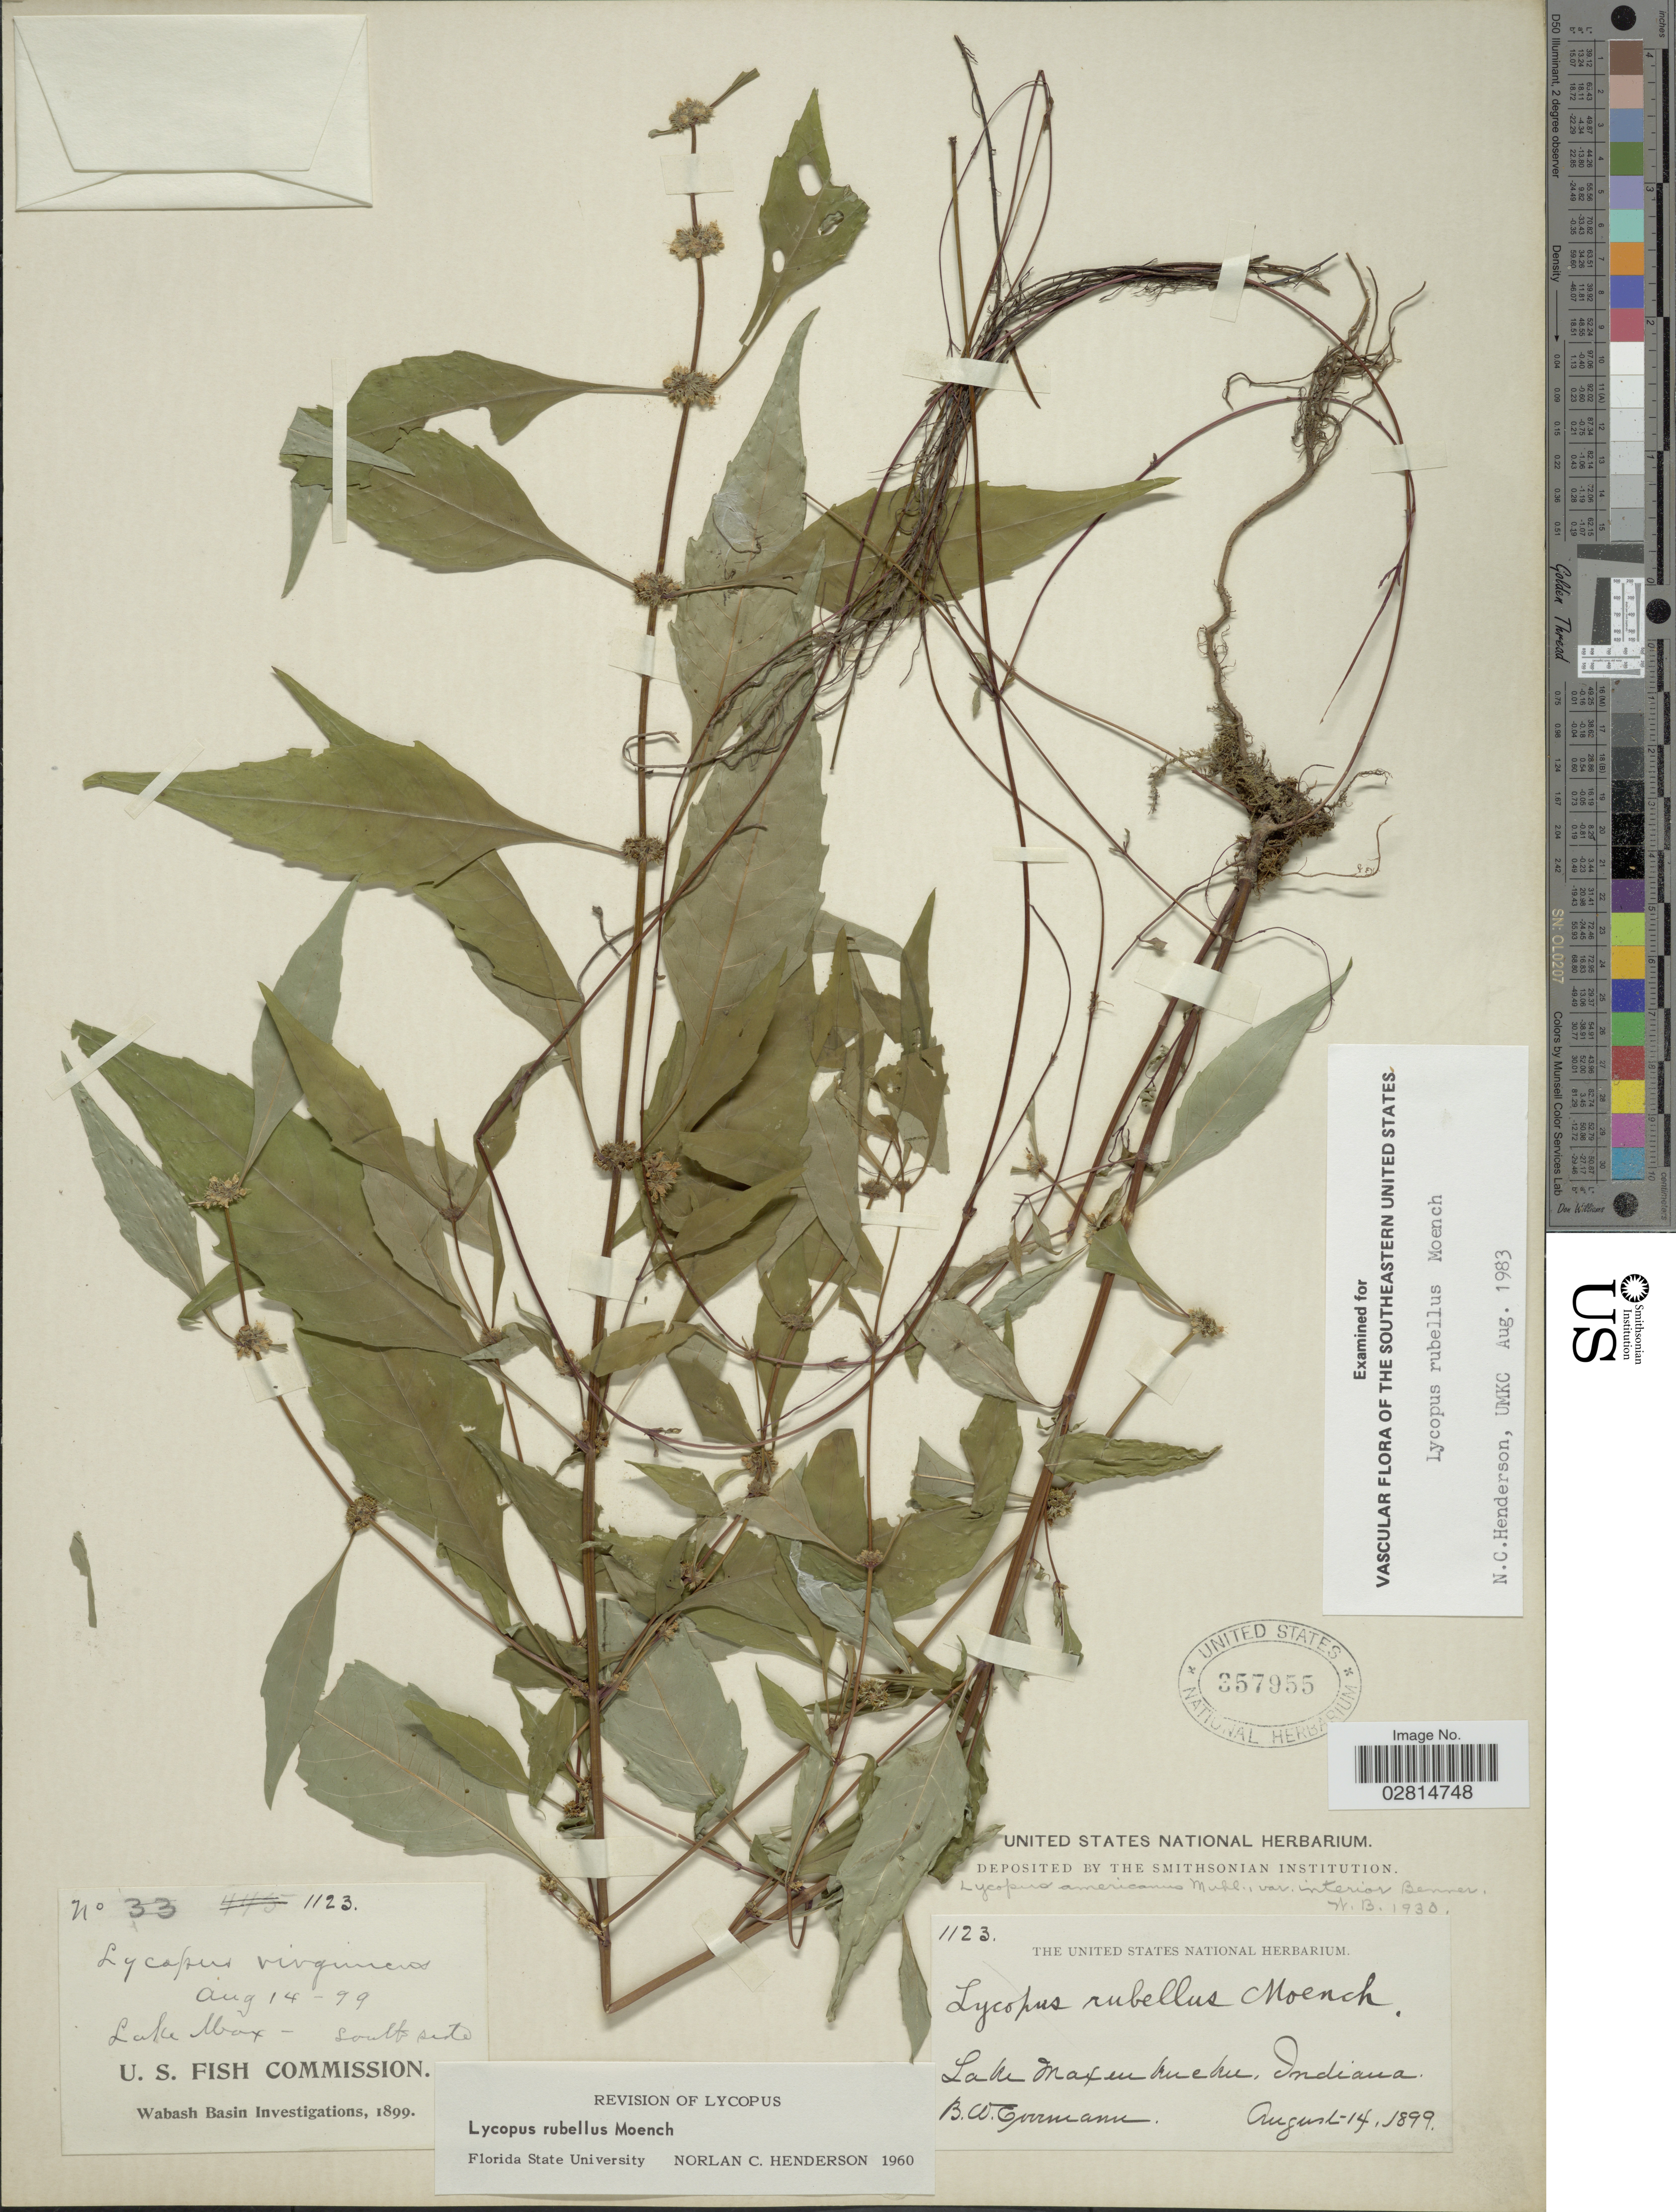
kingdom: Plantae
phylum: Tracheophyta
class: Magnoliopsida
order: Lamiales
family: Lamiaceae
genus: Lycopus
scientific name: Lycopus rubellus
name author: Moench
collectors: B. W. Evermann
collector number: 1123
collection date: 1899-08-14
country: United States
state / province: Indiana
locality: Lake Maxinkuckee. South side.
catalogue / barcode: US 357955